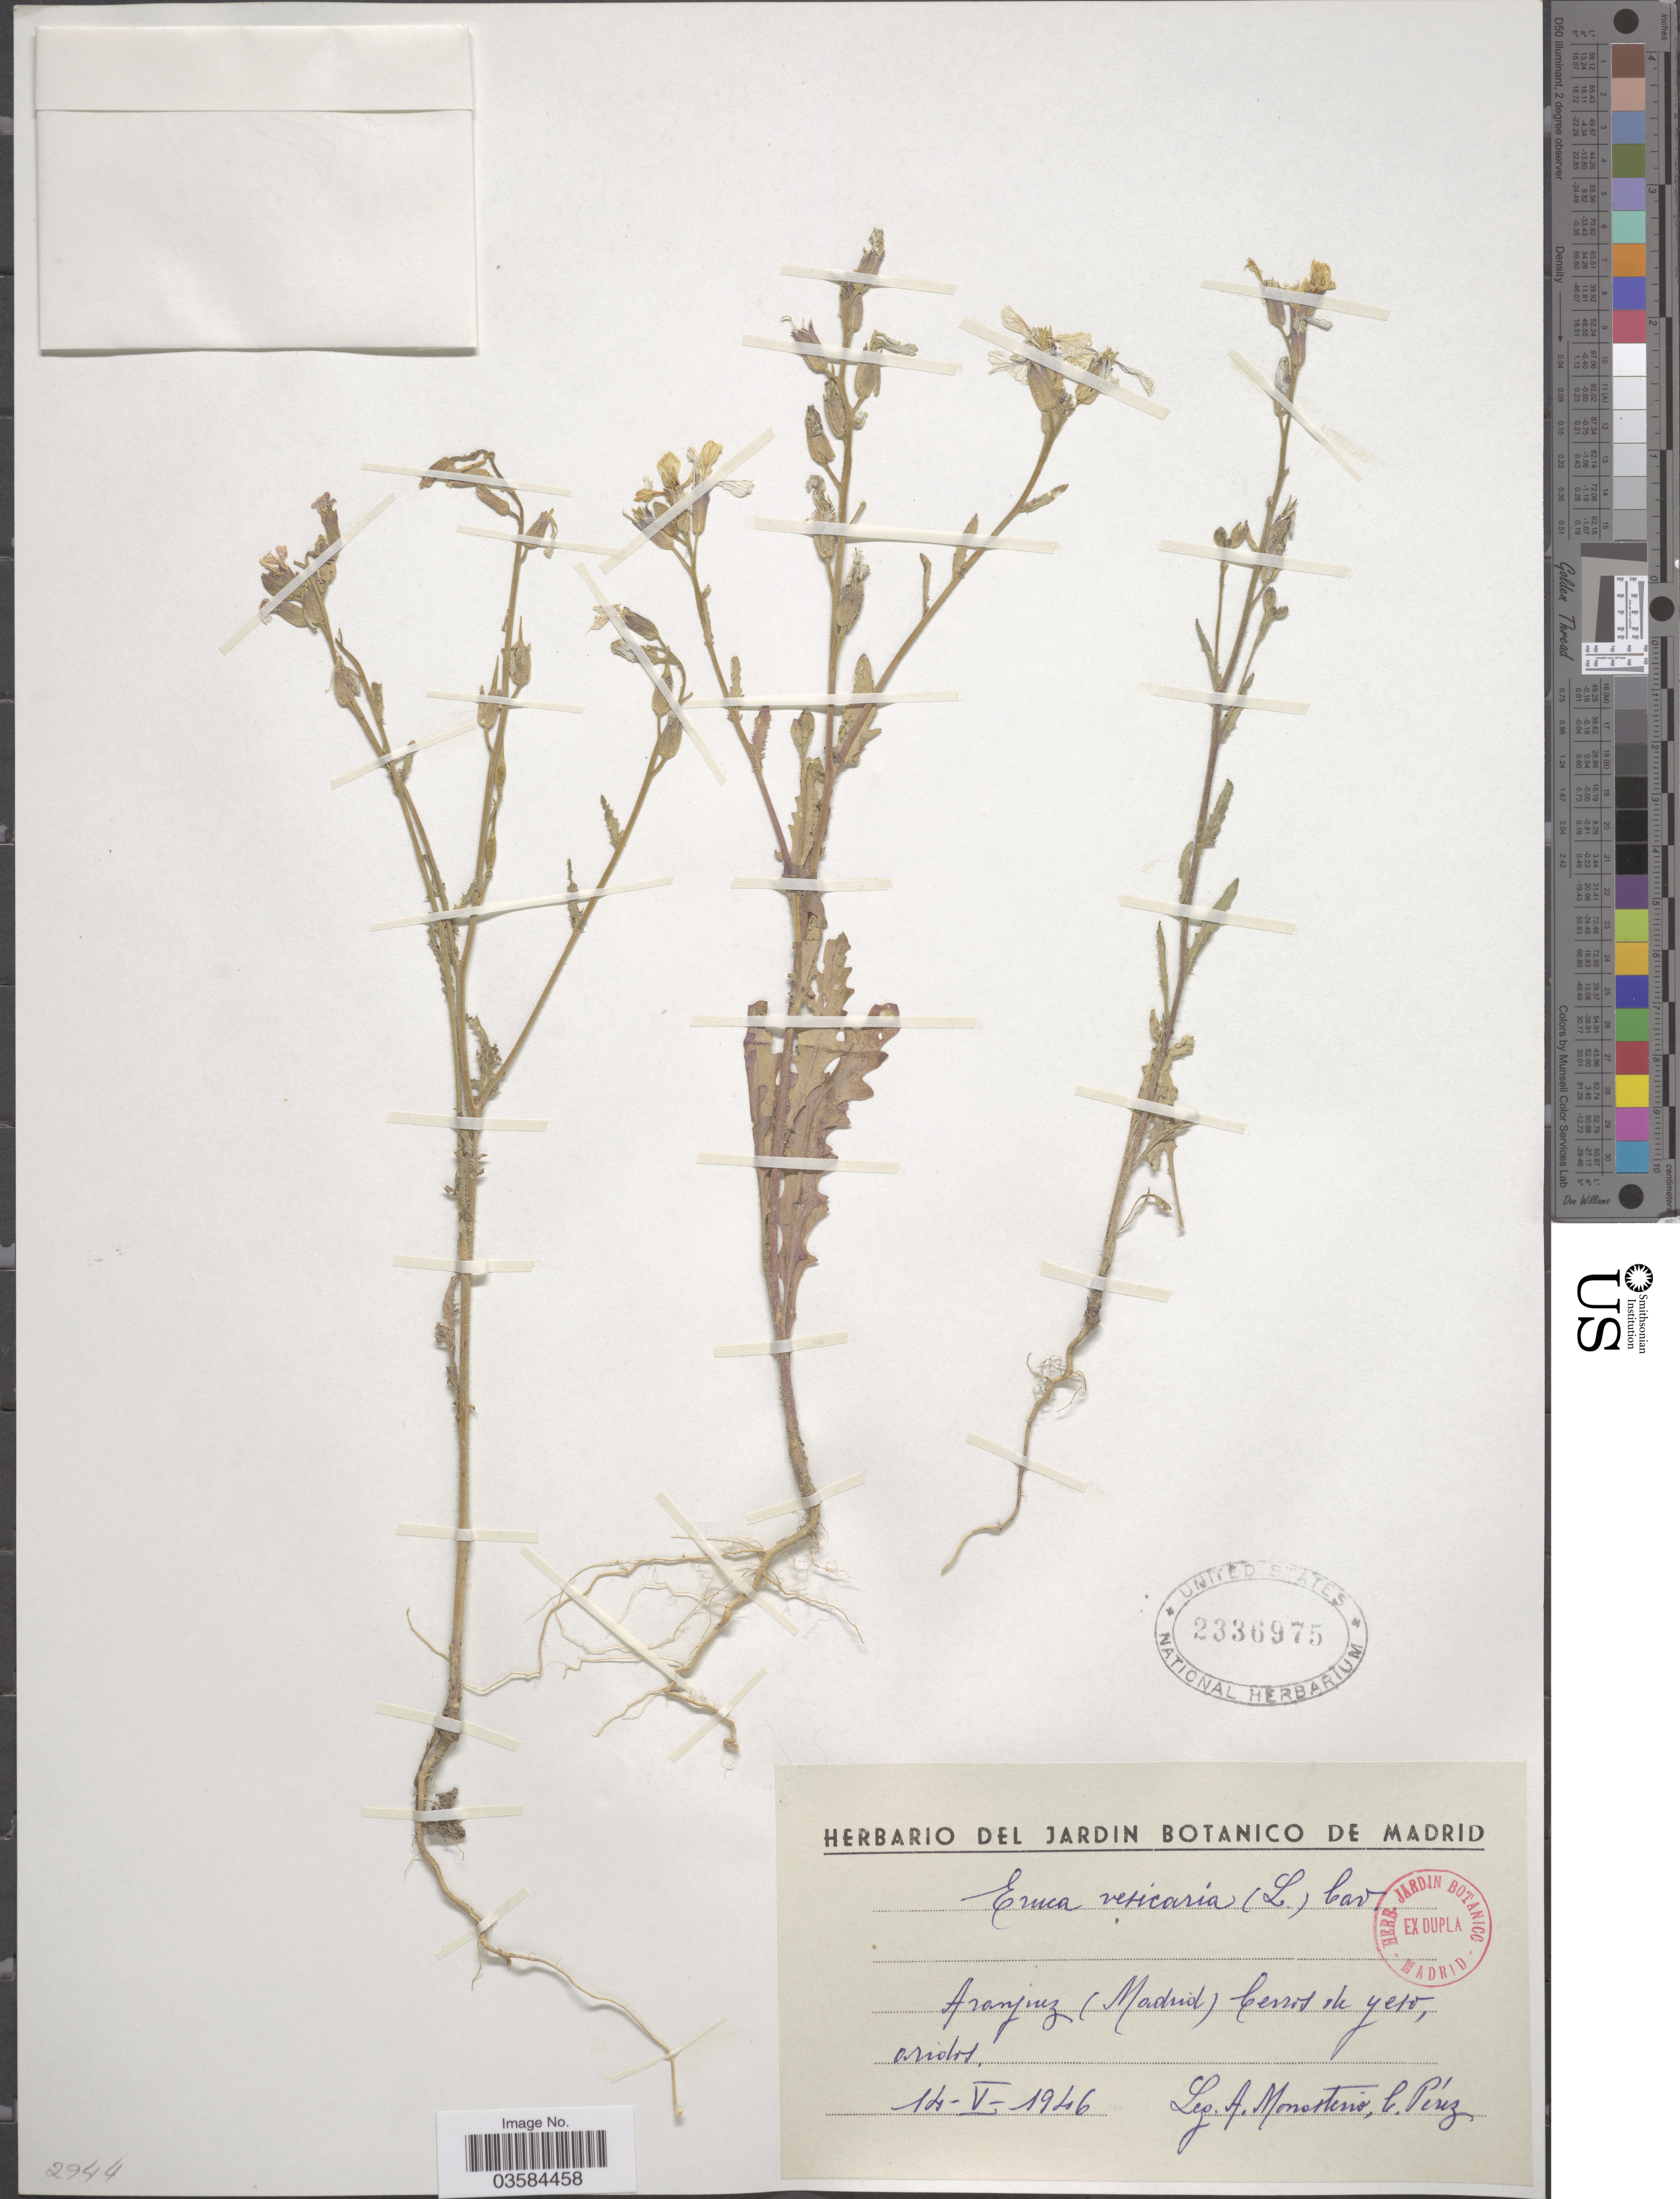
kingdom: Plantae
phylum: Tracheophyta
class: Magnoliopsida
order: Brassicales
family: Brassicaceae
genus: Eruca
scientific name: Eruca vesicaria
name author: (L.) Cav.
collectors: A. Monasterio & C. Perez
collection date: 1946-05-14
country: Spain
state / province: Madrid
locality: Aranjuez (Madrid).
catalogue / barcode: US 2336975